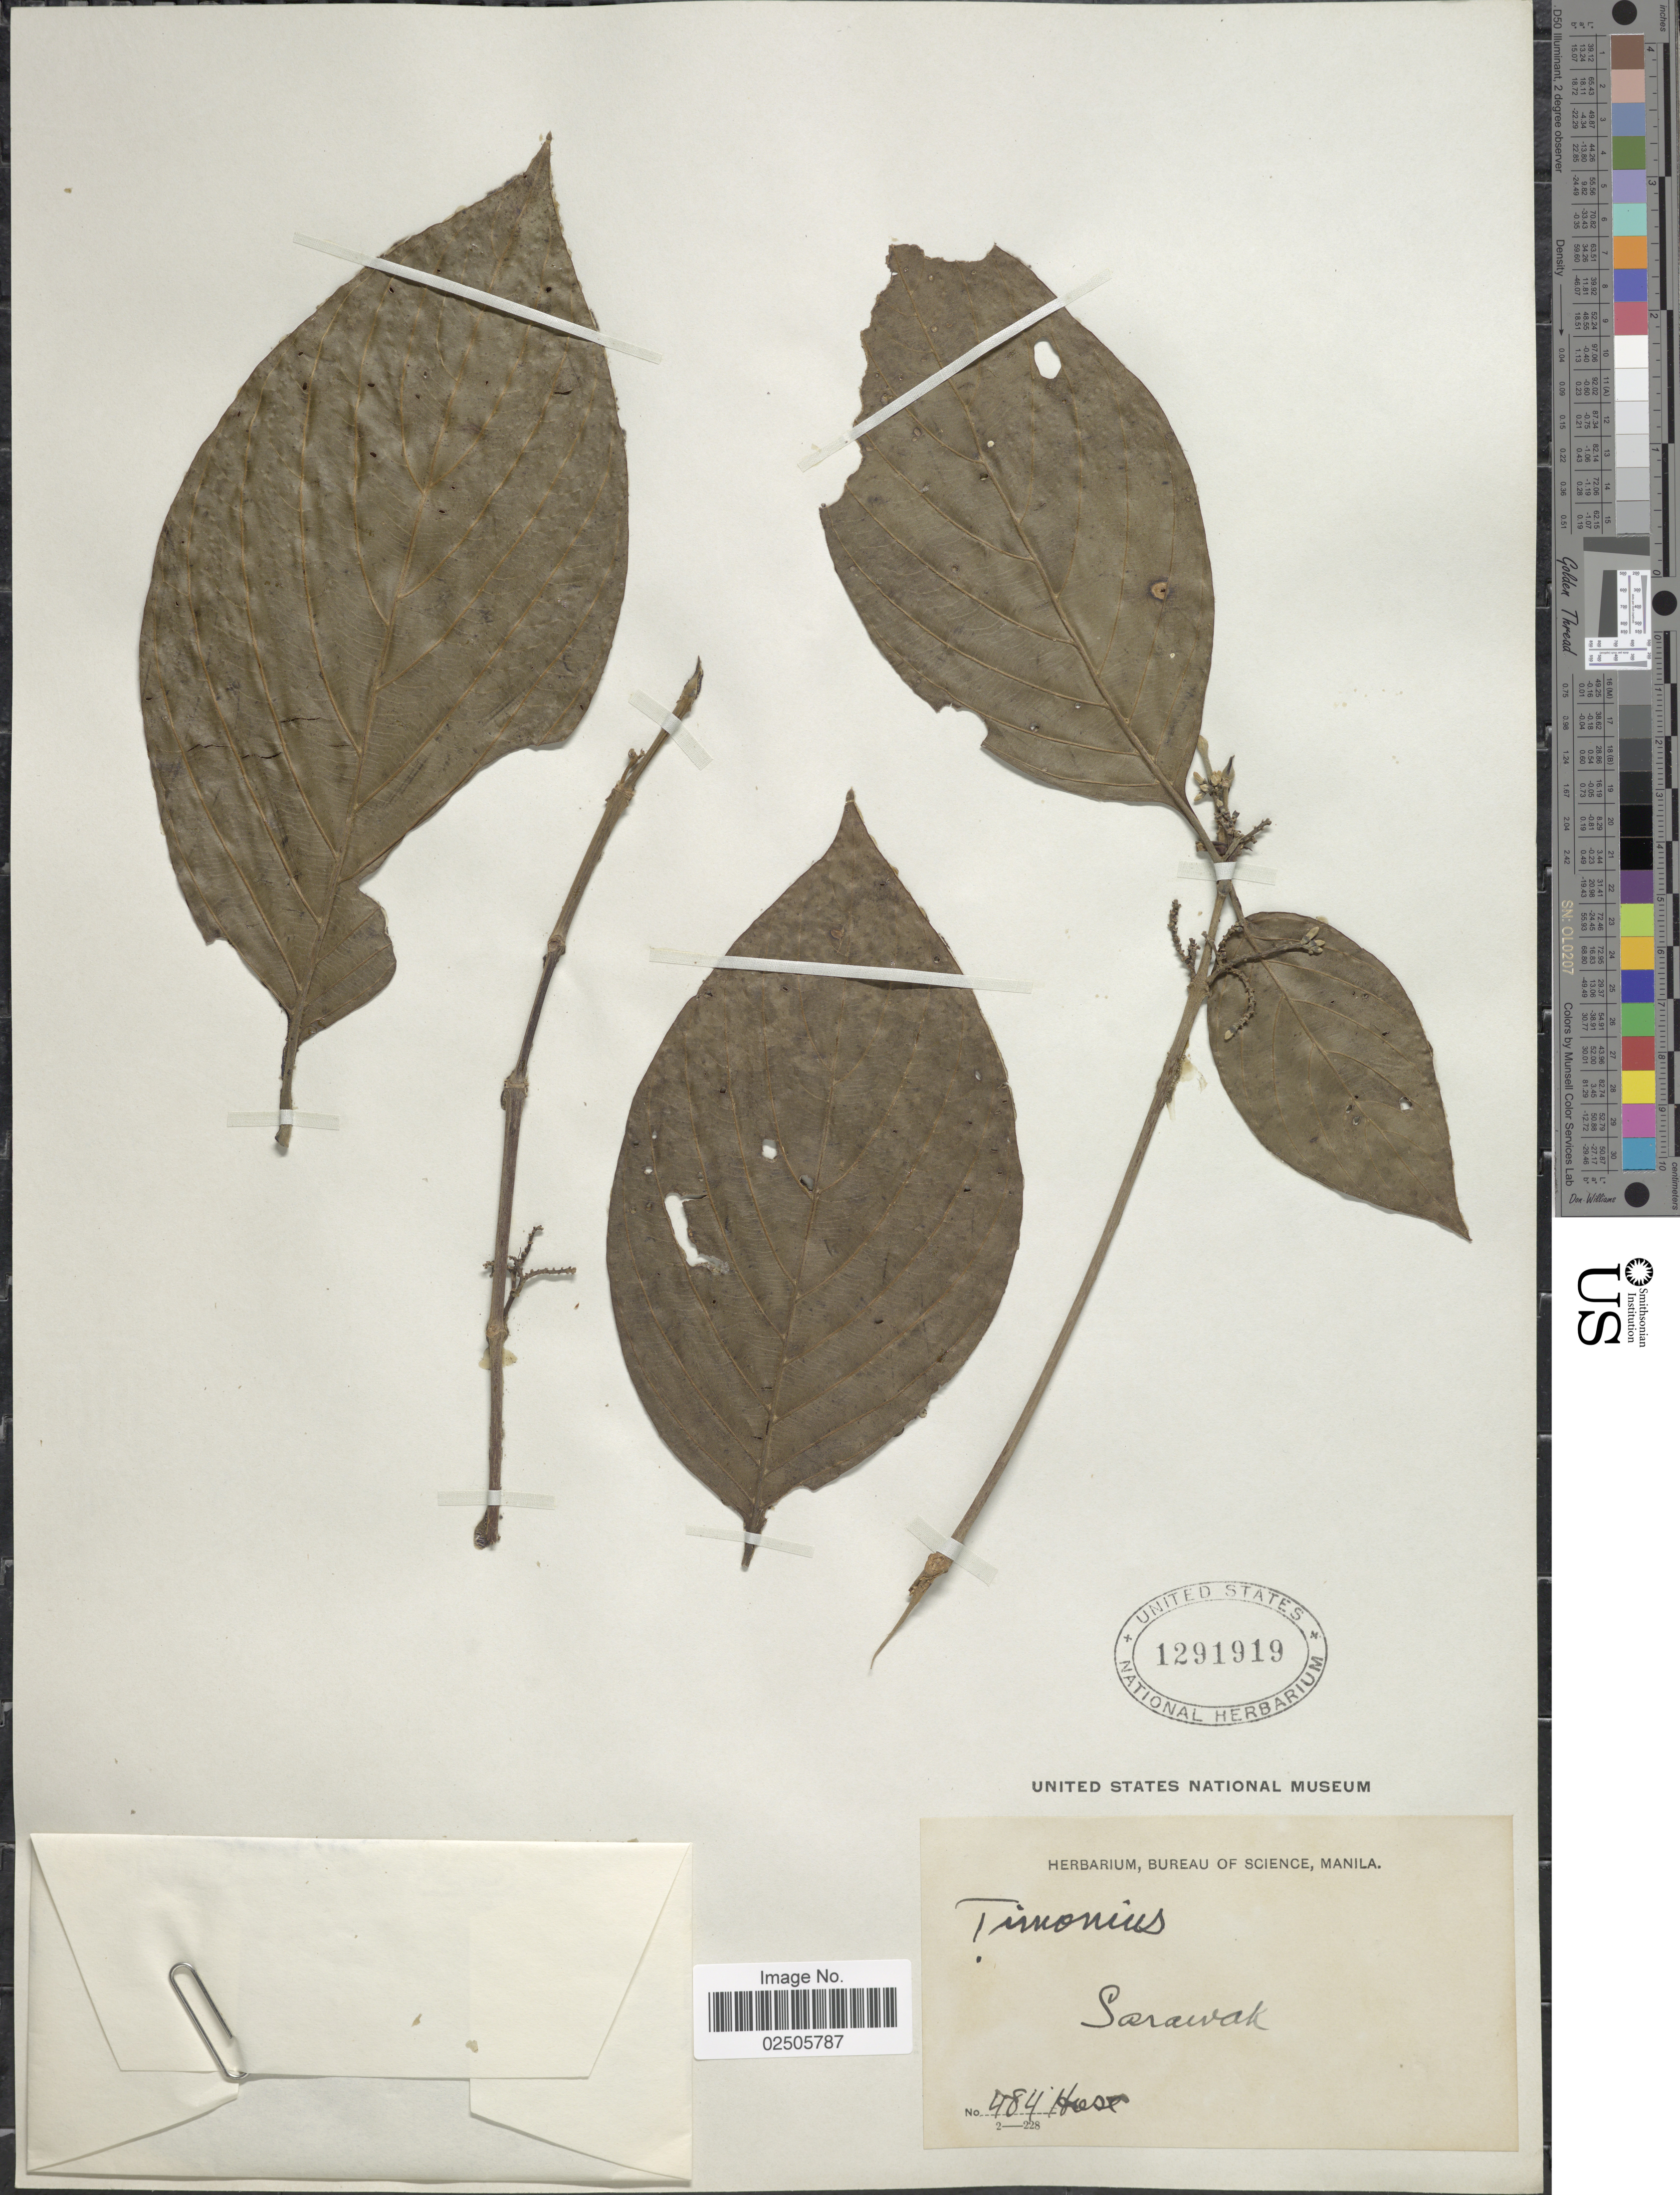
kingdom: Plantae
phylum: Tracheophyta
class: Magnoliopsida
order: Gentianales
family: Rubiaceae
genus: Timonius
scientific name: Timonius sp.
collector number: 484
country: Malaysia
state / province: Sarawak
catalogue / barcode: US 1291919